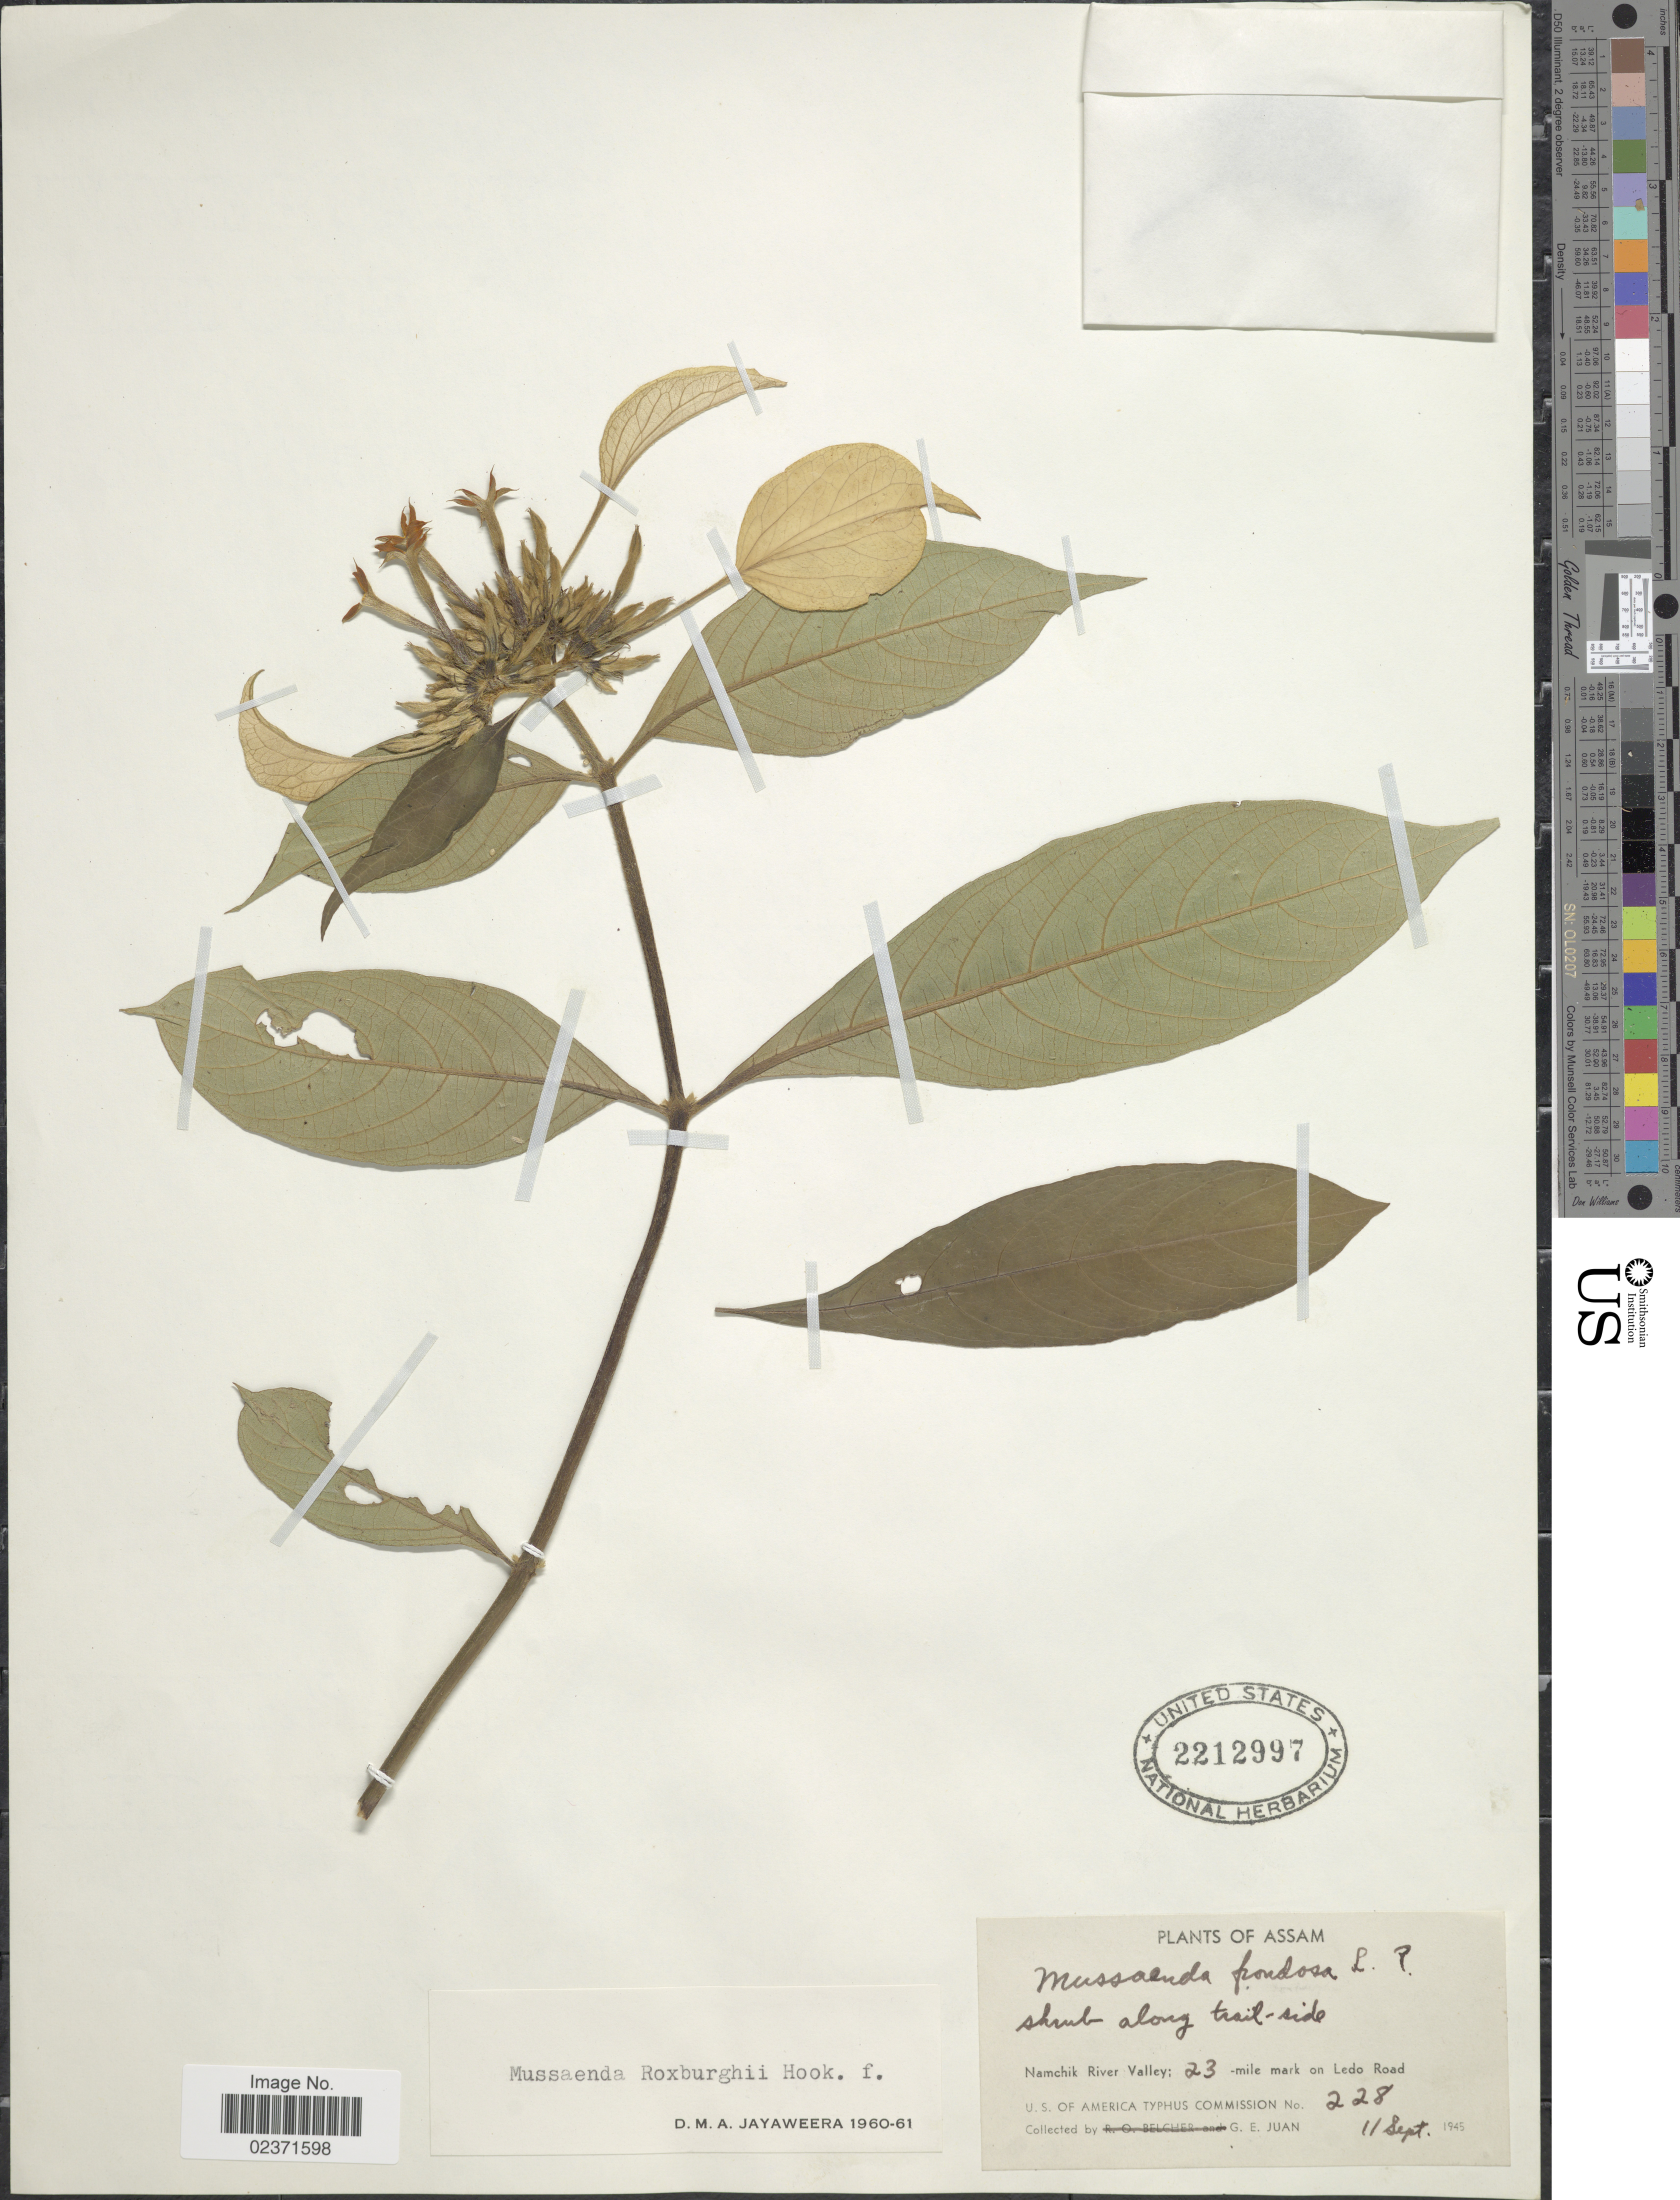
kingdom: Plantae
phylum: Tracheophyta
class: Magnoliopsida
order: Gentianales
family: Rubiaceae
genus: Mussaenda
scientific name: Mussaenda roxburghii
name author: Hook. f.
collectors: G. Juan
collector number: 228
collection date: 1945-09-11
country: India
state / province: Assam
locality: Namchik River Valley; 23-mile mark on Ledo Road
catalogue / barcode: US 2212997